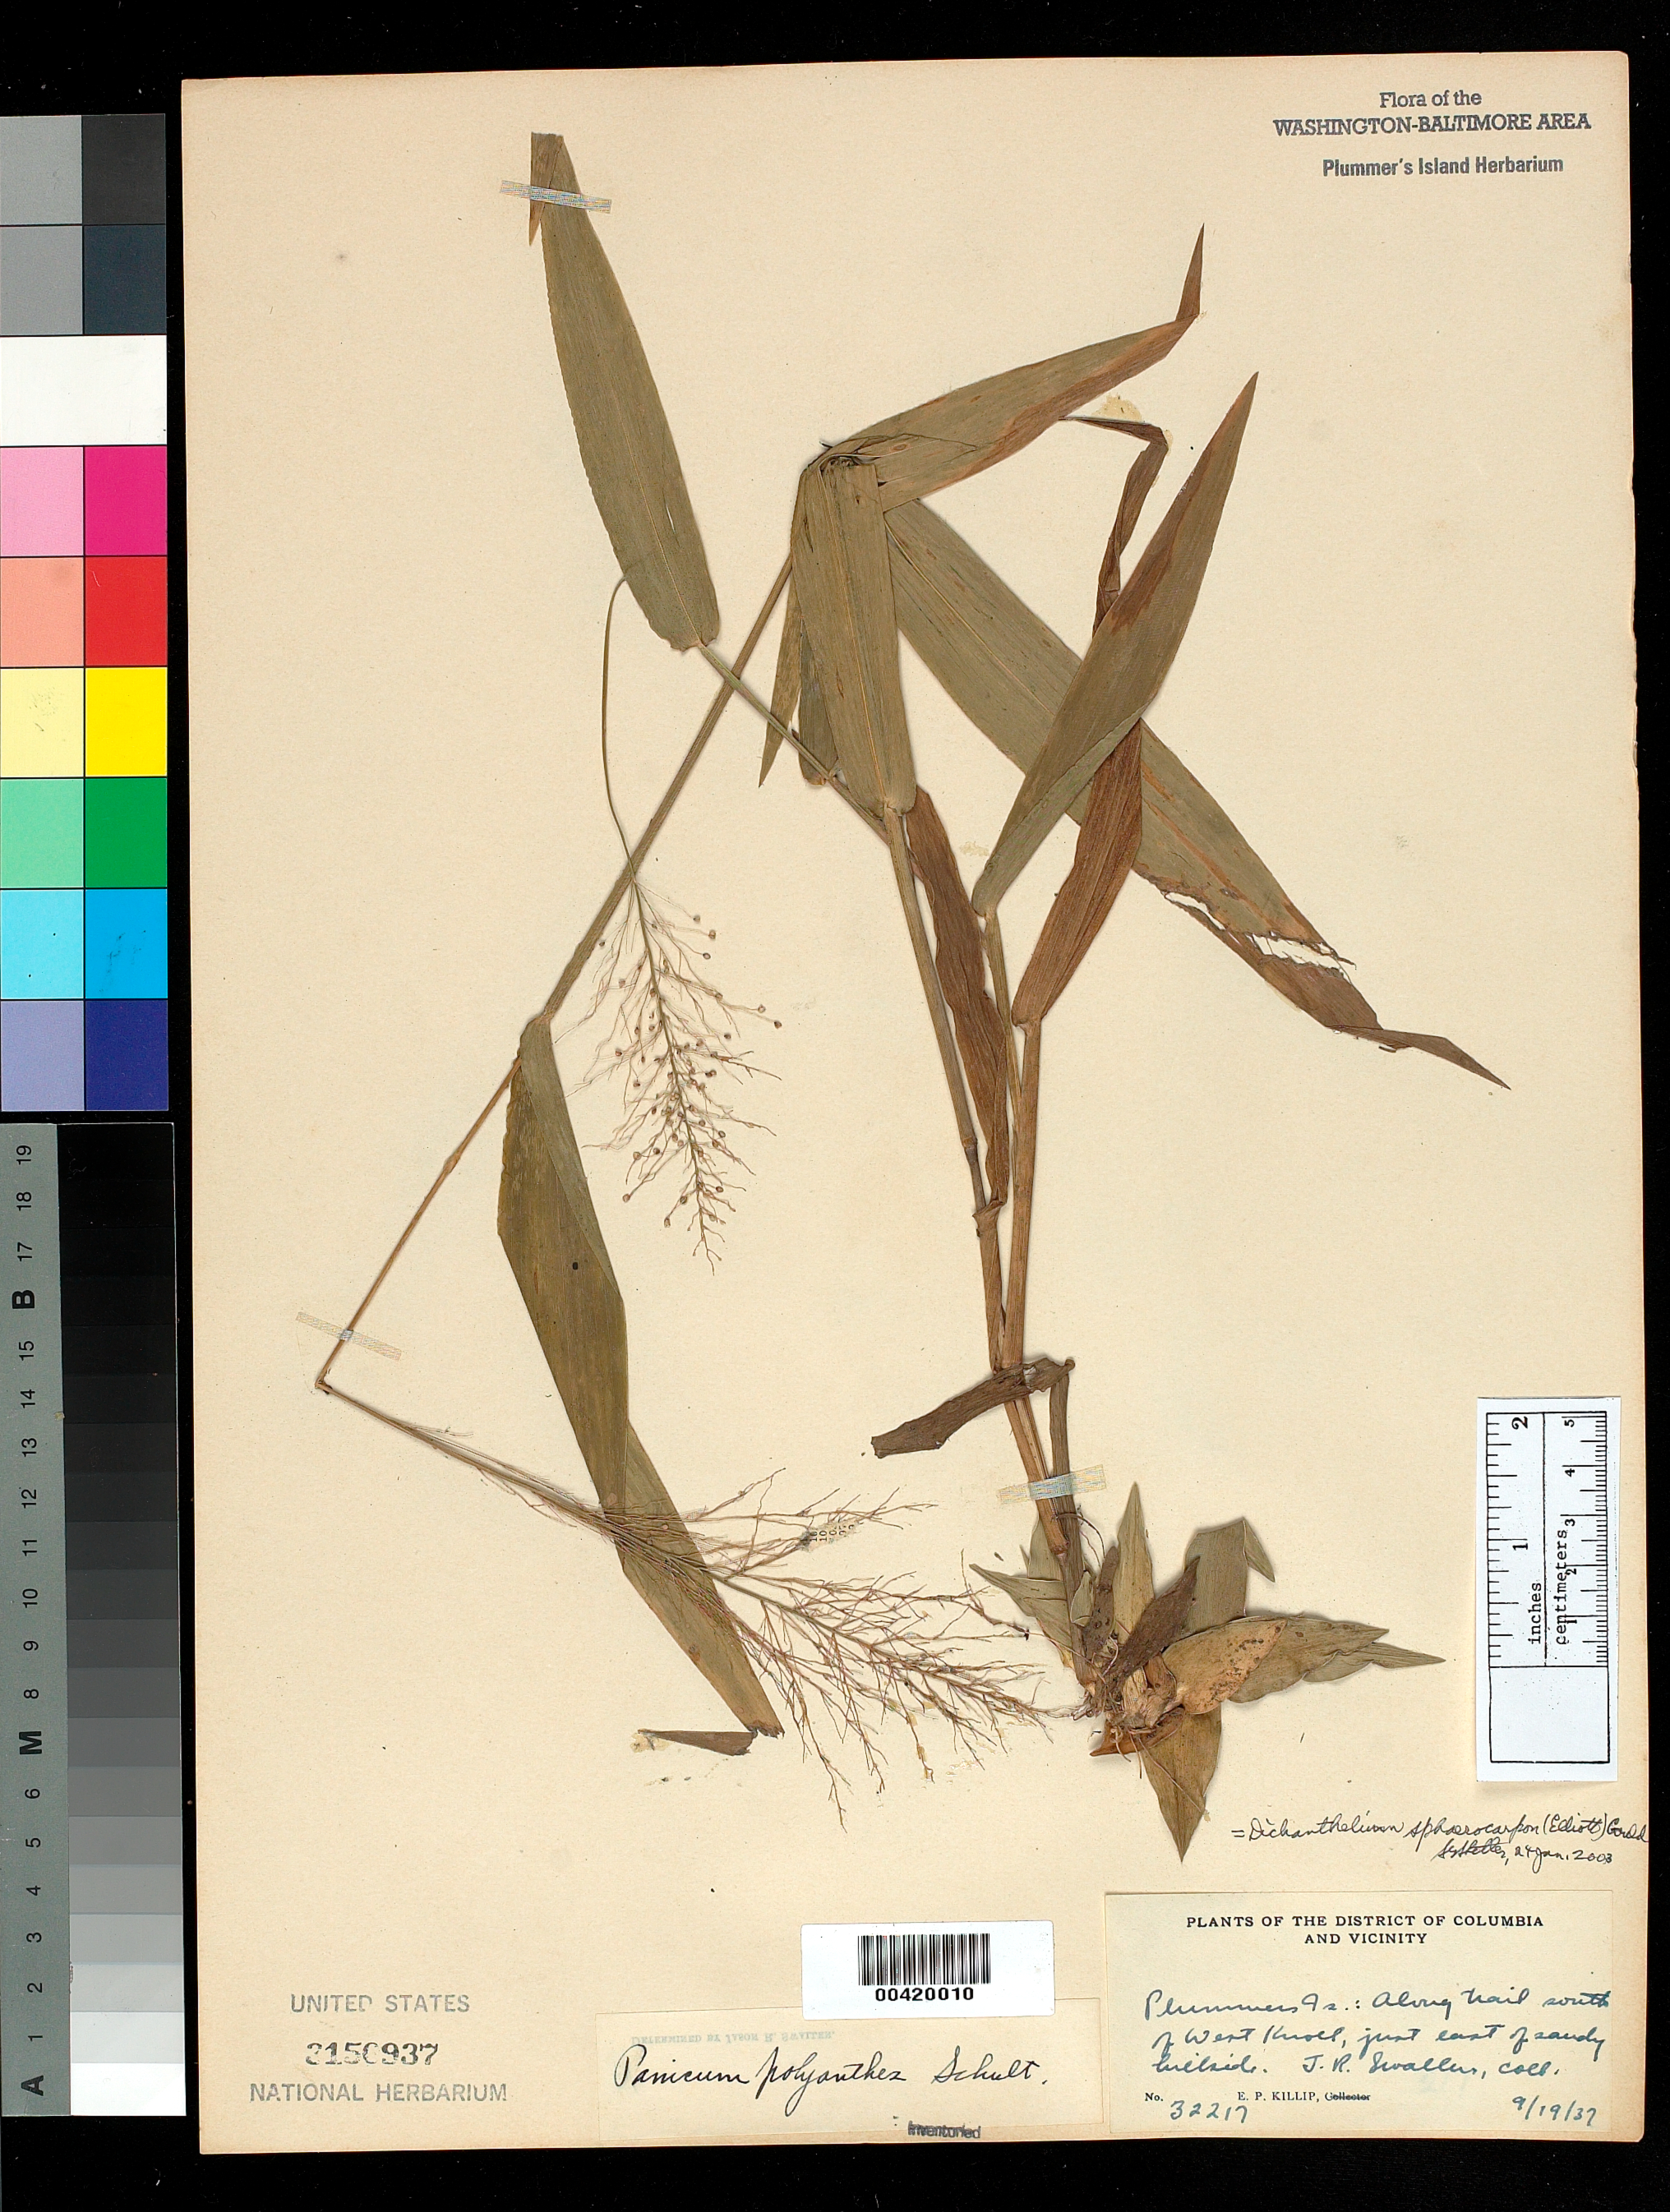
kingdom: Plantae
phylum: Tracheophyta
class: Liliopsida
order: Poales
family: Poaceae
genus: Dichanthelium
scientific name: Dichanthelium sphaerocarpon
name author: (Elliott) Gould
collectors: E. P. Killip & J. R. Swallen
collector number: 32217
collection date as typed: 19 Sep 1937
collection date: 1937-09-19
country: United States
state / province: Maryland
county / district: Montgomery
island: Plummers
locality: Plummer's Island; along trail south of west knoll, just east of sandy hillside C. & O. Canal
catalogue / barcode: US 3150937